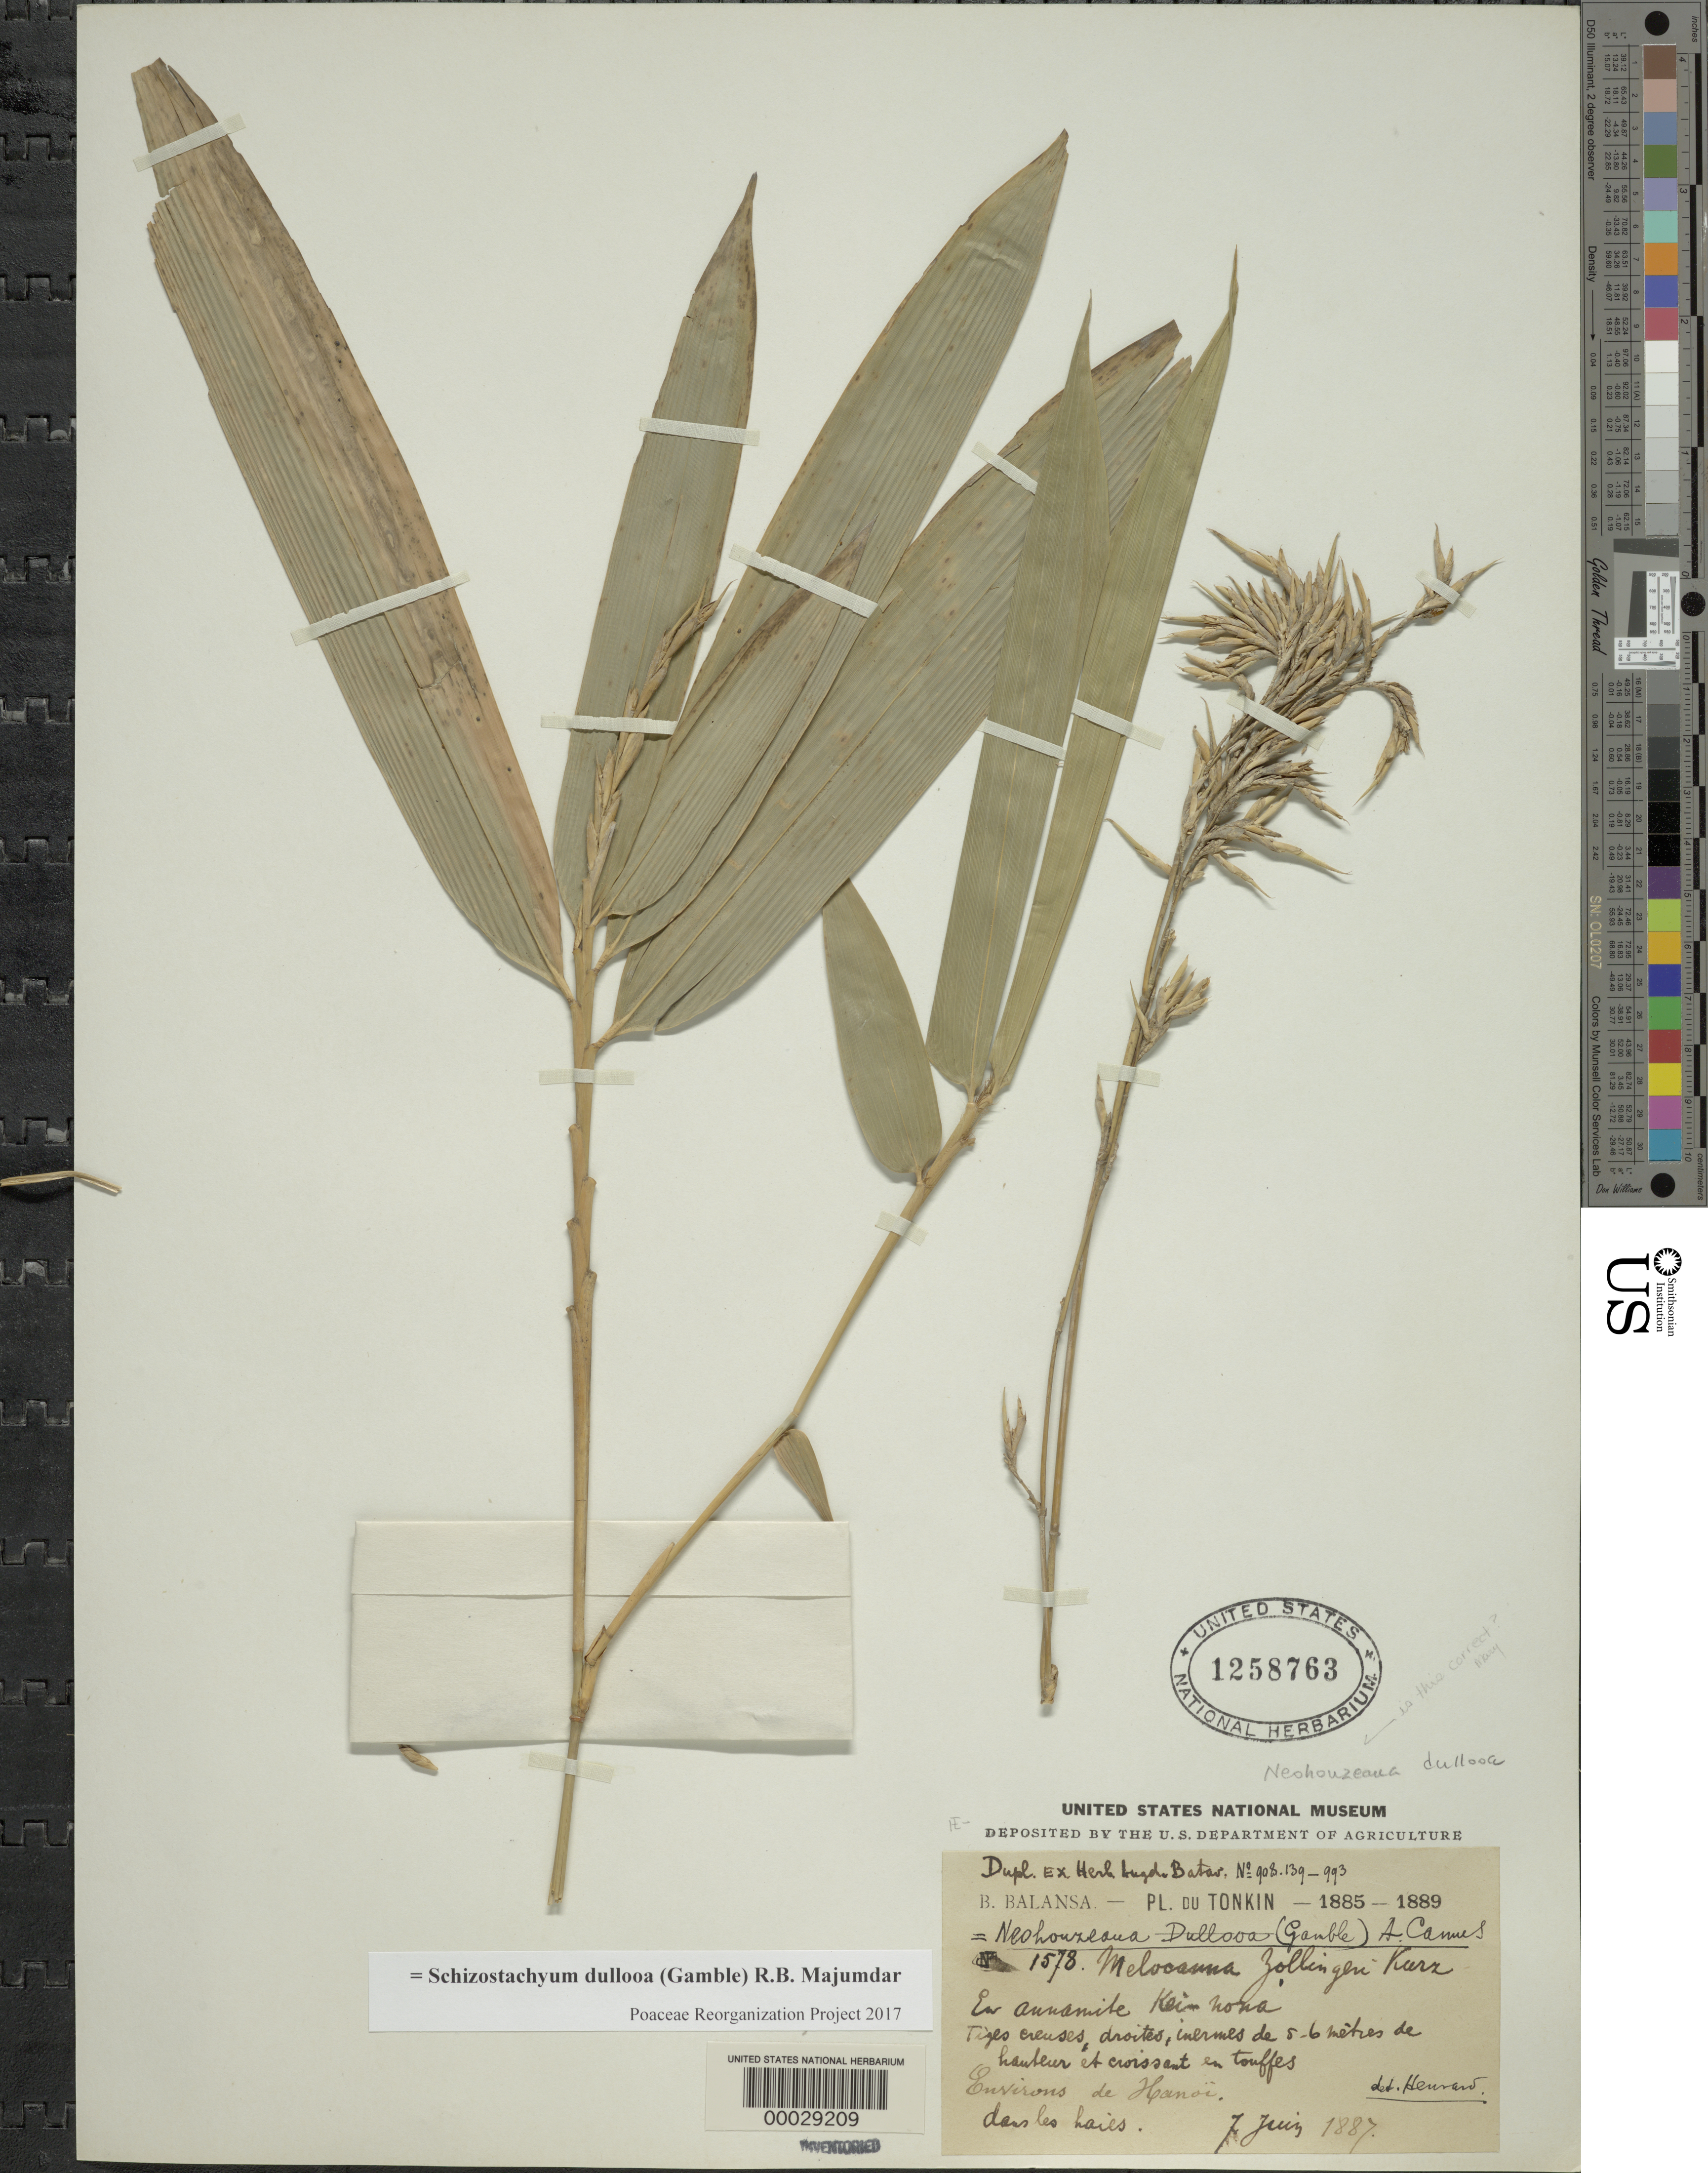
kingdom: Plantae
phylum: Tracheophyta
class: Liliopsida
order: Poales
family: Poaceae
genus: Schizostachyum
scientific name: Schizostachyum dullooa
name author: (Gamble) R.B. Majumdar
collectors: B. Balansa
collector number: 1578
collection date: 1887-06-07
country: Vietnam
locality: Tonkin. Environs de Hanoï, dans les haies.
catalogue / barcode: US 1258763